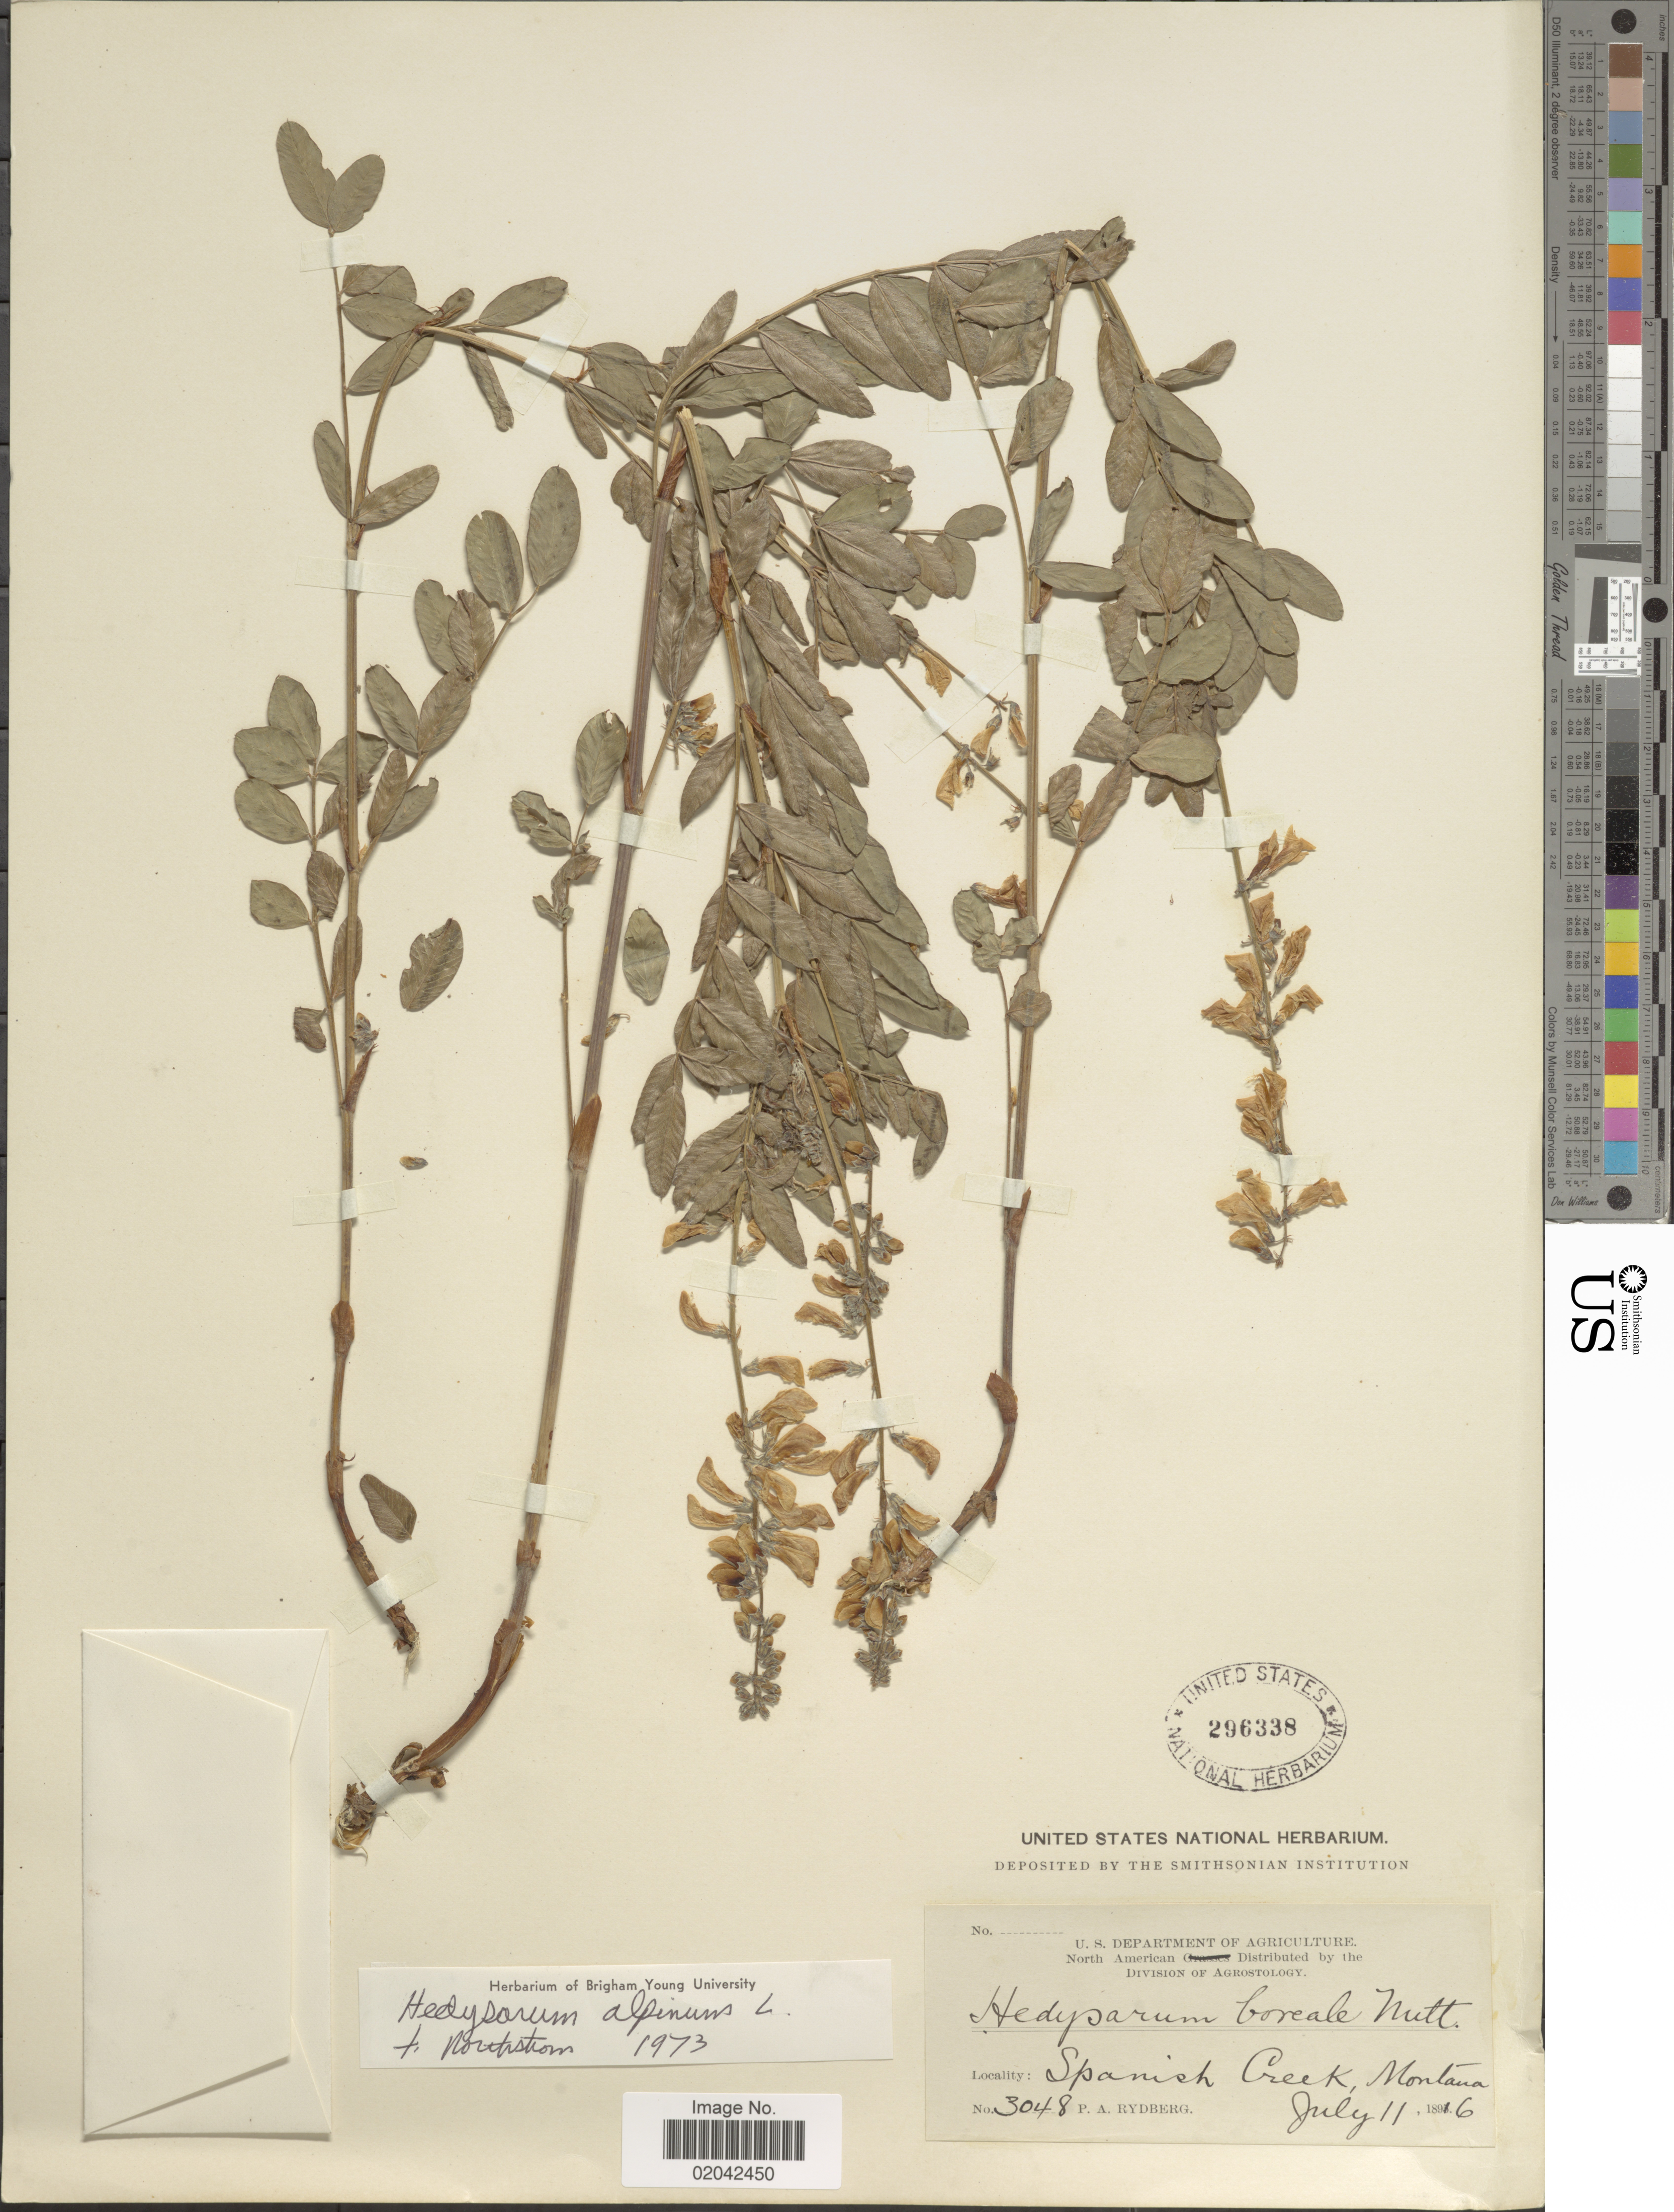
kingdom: Plantae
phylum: Tracheophyta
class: Magnoliopsida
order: Fabales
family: Fabaceae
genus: Hedysarum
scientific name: Hedysarum alpinum var. americanum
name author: Michx. ex Pursh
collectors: P. A. Rydberg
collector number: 3048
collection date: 1896-07-11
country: United States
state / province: Montana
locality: Spanish Creek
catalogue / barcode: US 296338